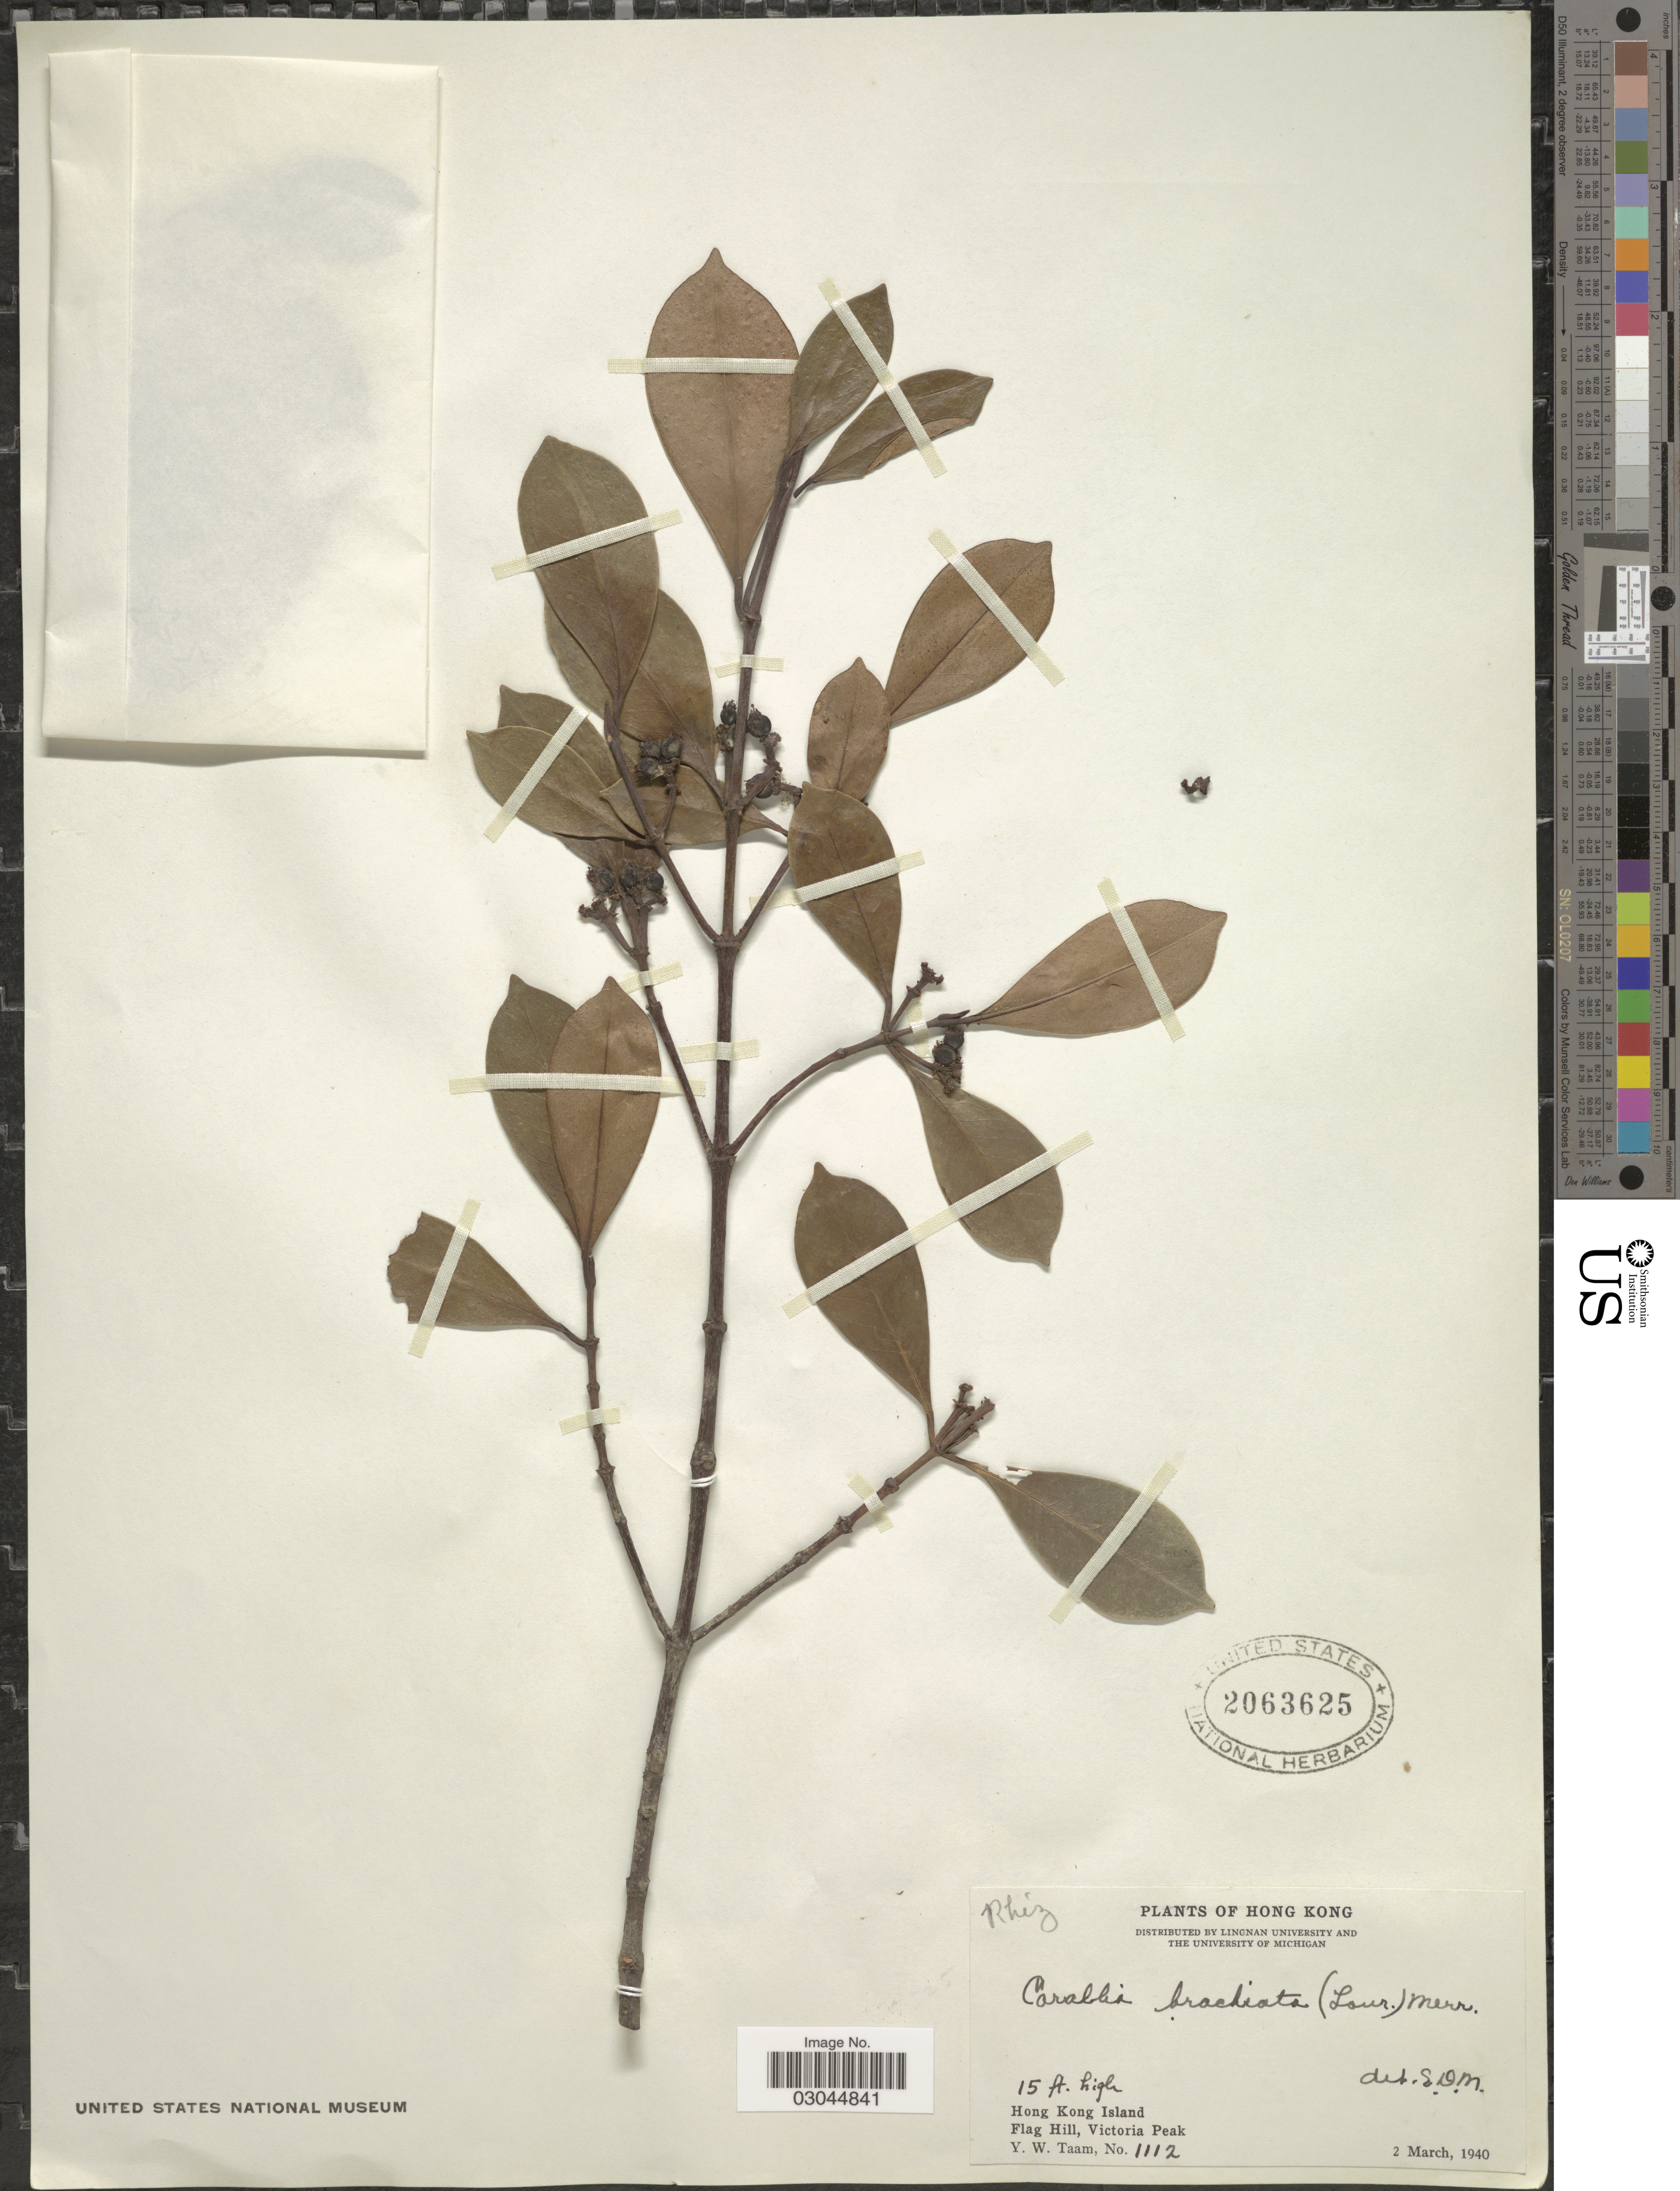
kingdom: Plantae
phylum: Tracheophyta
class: Magnoliopsida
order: Malpighiales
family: Rhizophoraceae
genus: Carallia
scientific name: Carallia brachiata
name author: (Lour.) Merr.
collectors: Y. W. Taam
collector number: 1112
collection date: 1940-03-02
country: China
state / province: Hong Kong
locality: Hong Kong Island. Flag Hill, Victoria Peak.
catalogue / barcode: US 2063625